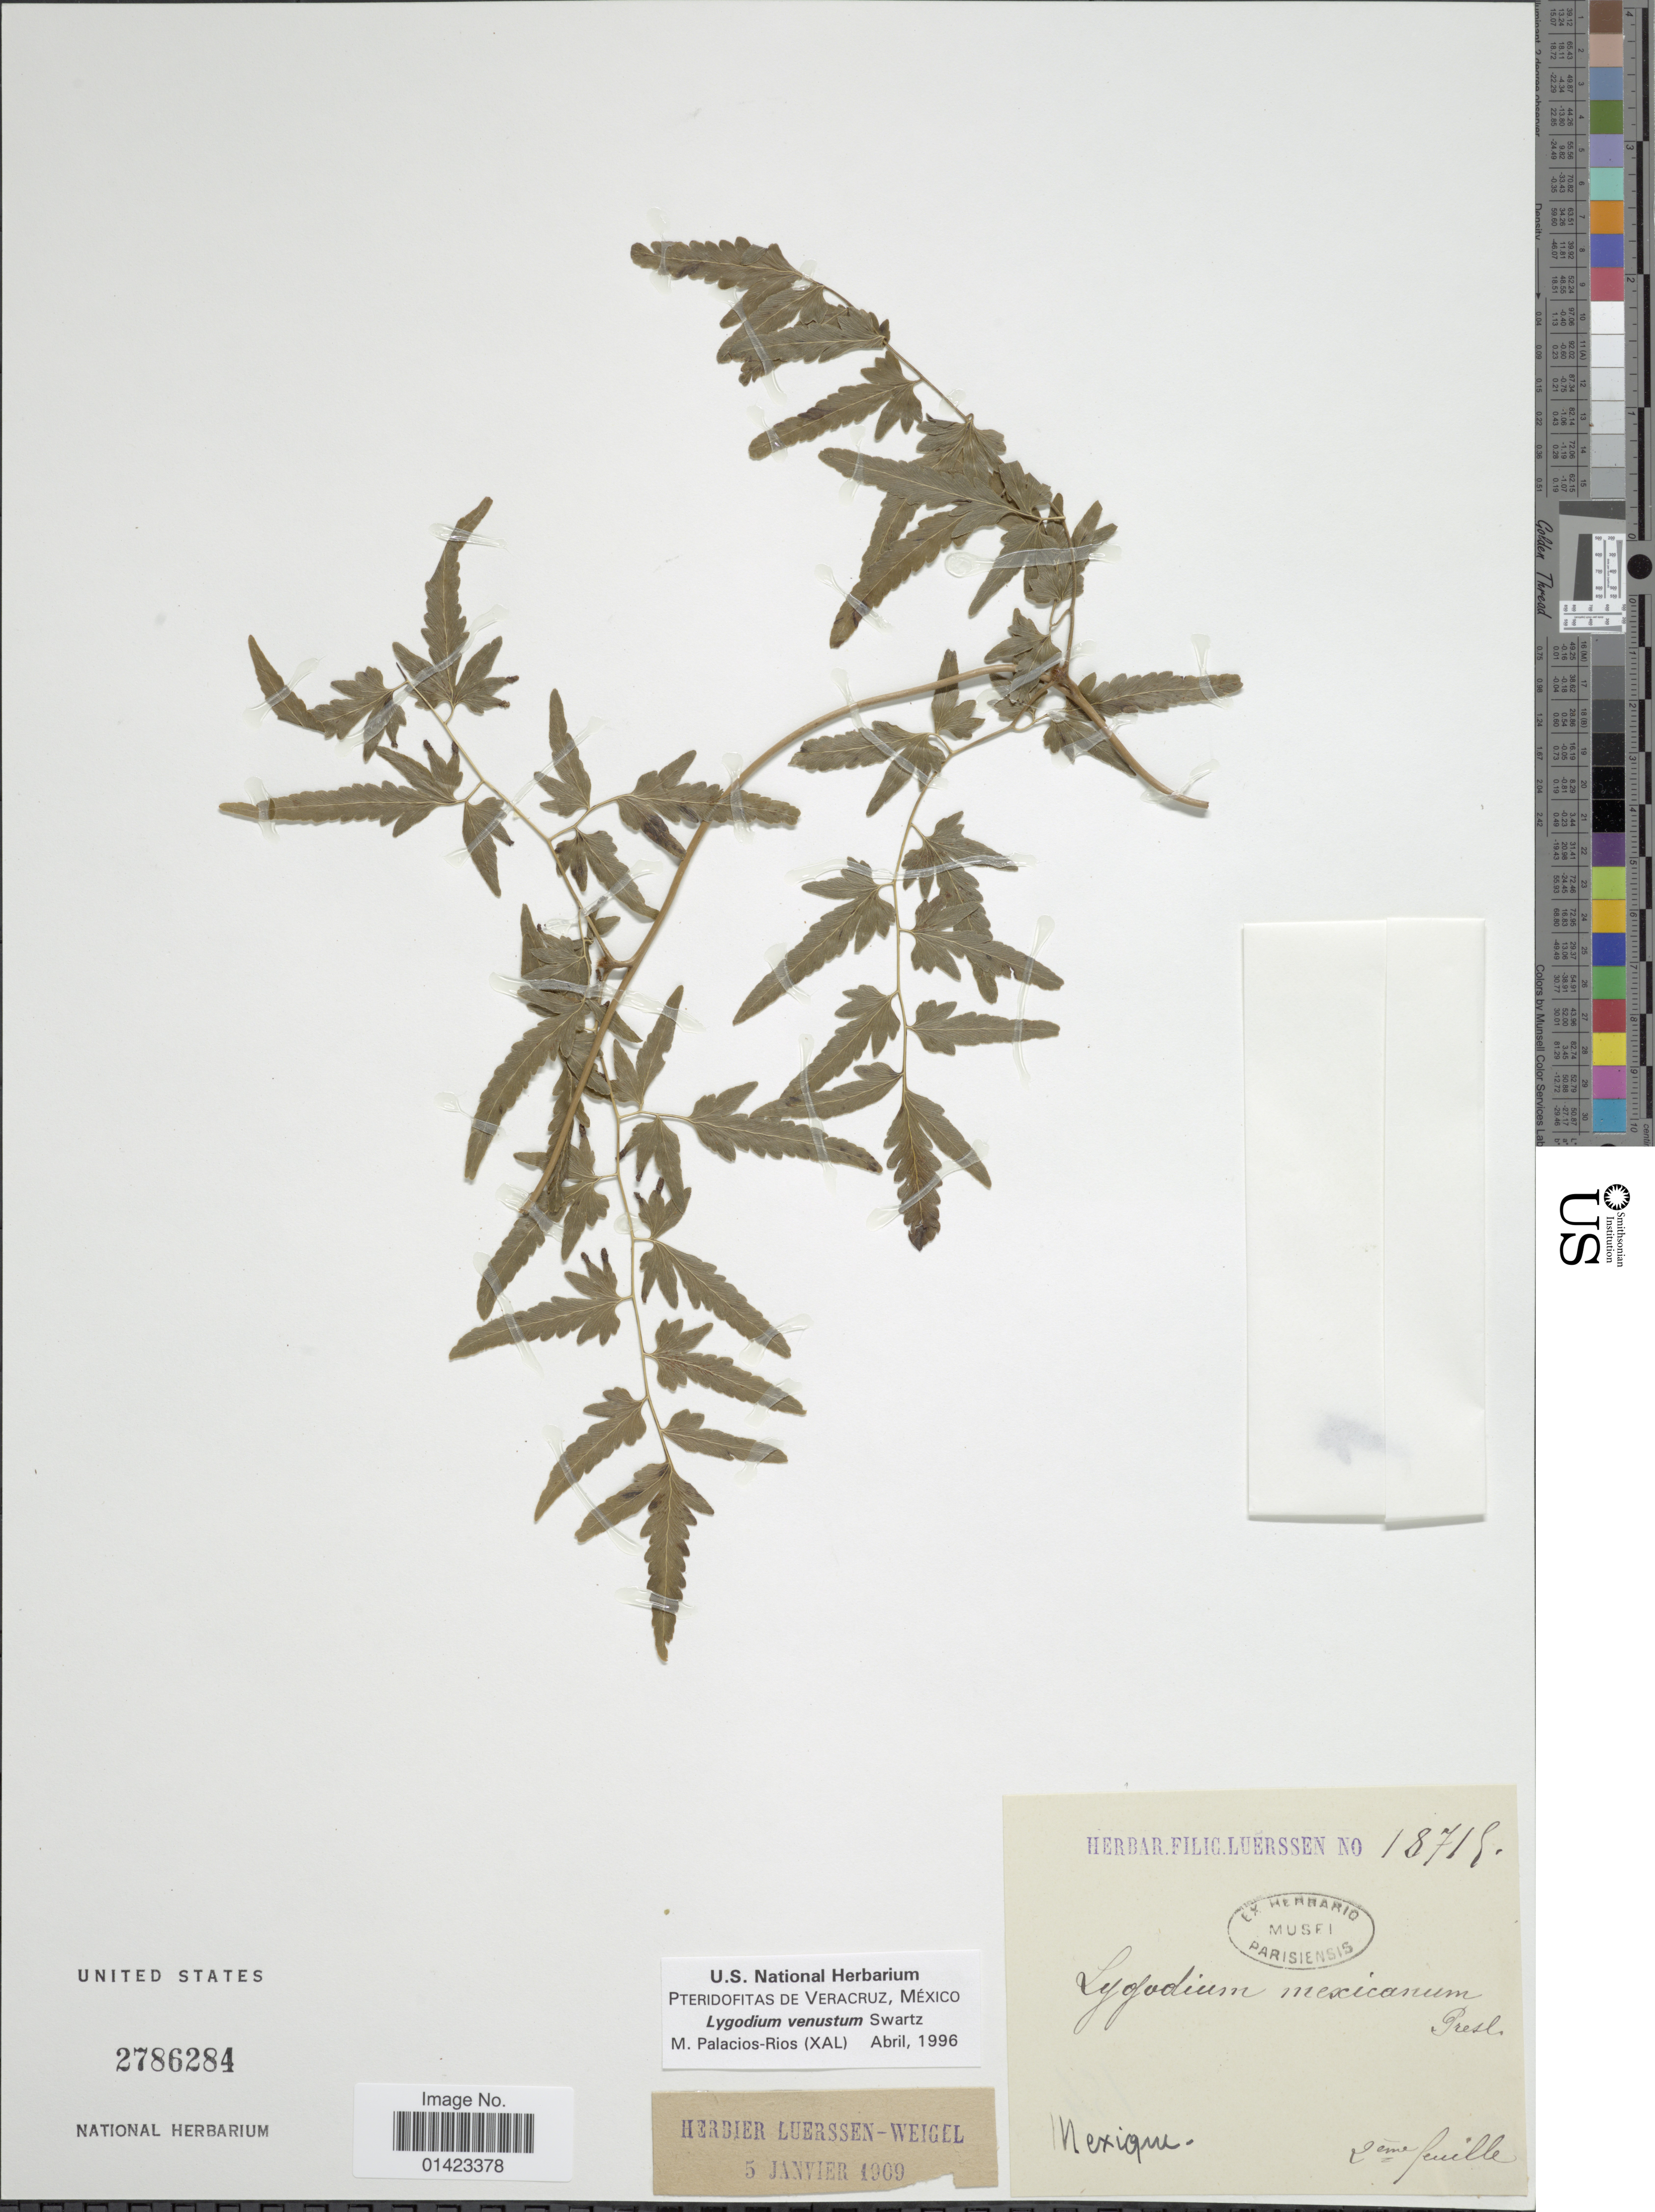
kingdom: Plantae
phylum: Tracheophyta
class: Polypodiopsida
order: Schizaeales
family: Lygodiaceae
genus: Lygodium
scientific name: Lygodium venustum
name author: Sw.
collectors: ex herb. Filic Luerssen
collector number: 18715*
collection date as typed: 2 ene feuille*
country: Mexico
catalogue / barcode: US 2786284